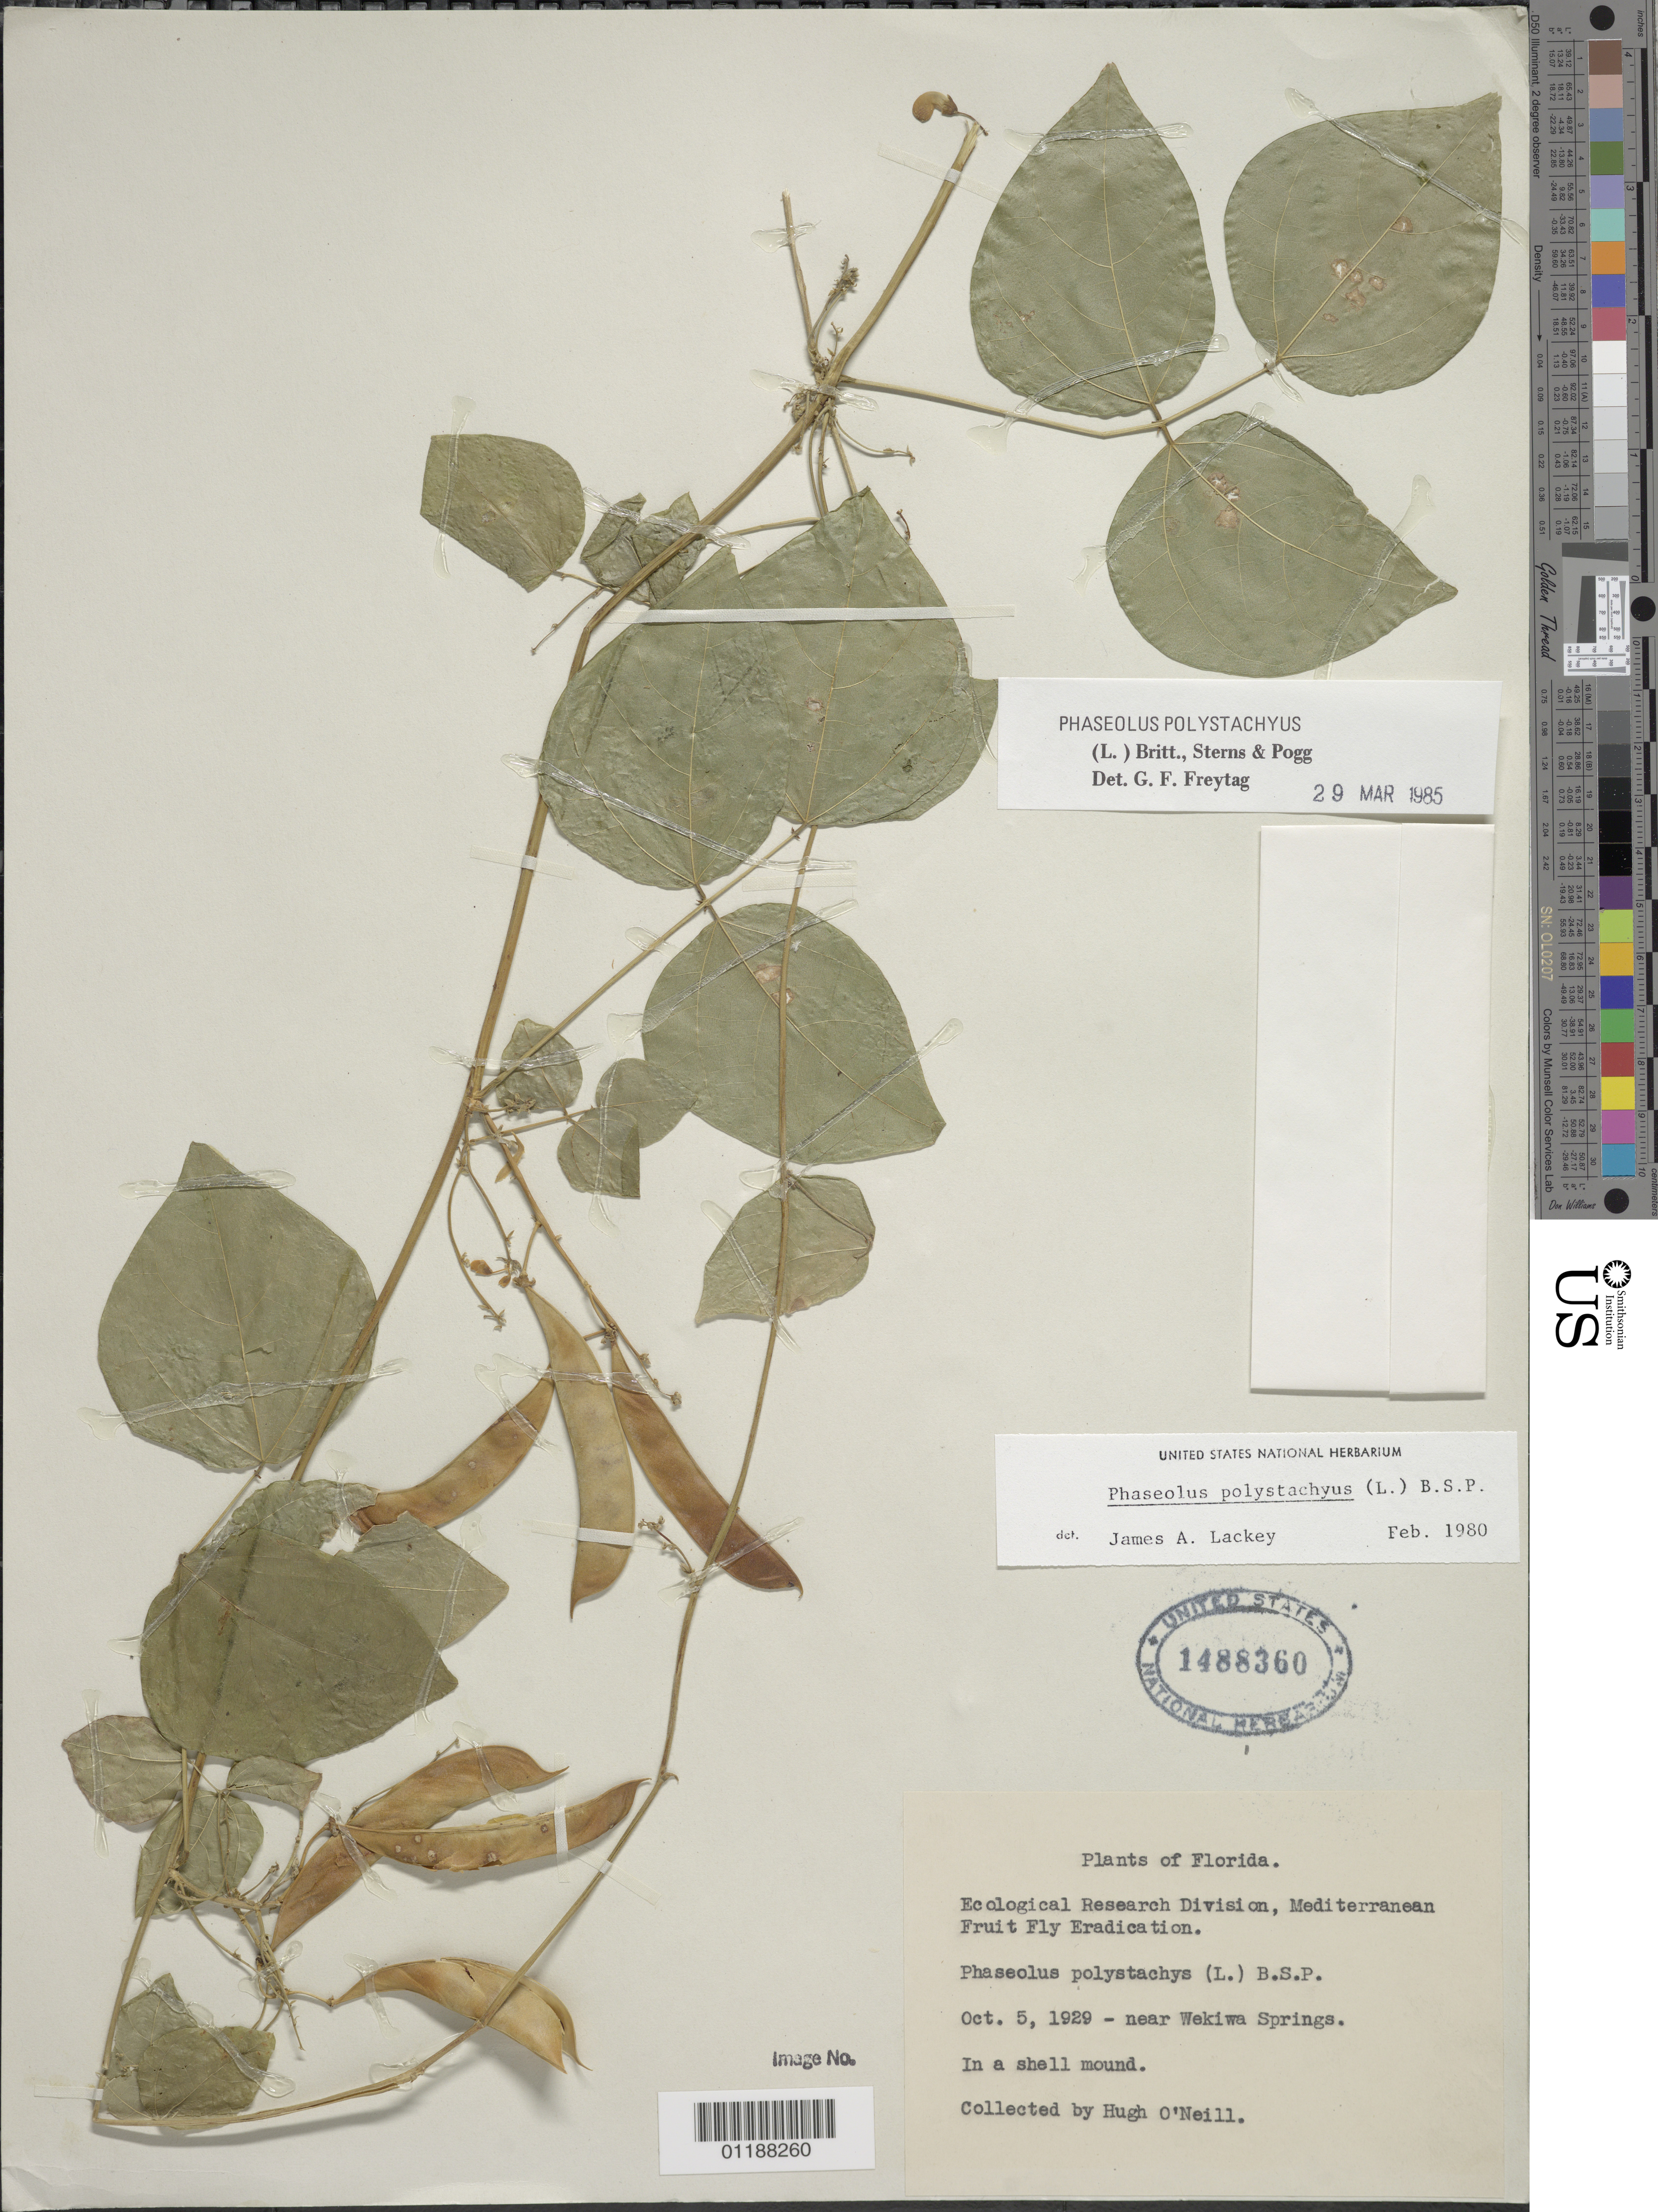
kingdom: Plantae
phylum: Tracheophyta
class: Magnoliopsida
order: Fabales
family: Fabaceae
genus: Phaseolus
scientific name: Phaseolus polystachios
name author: (L.) Britton, Stearns & Poggenb.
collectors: H. O'Neill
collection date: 1929-10-05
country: United States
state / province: Florida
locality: Near Wekiwa Springs, in a shell ground.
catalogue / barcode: US 1488360